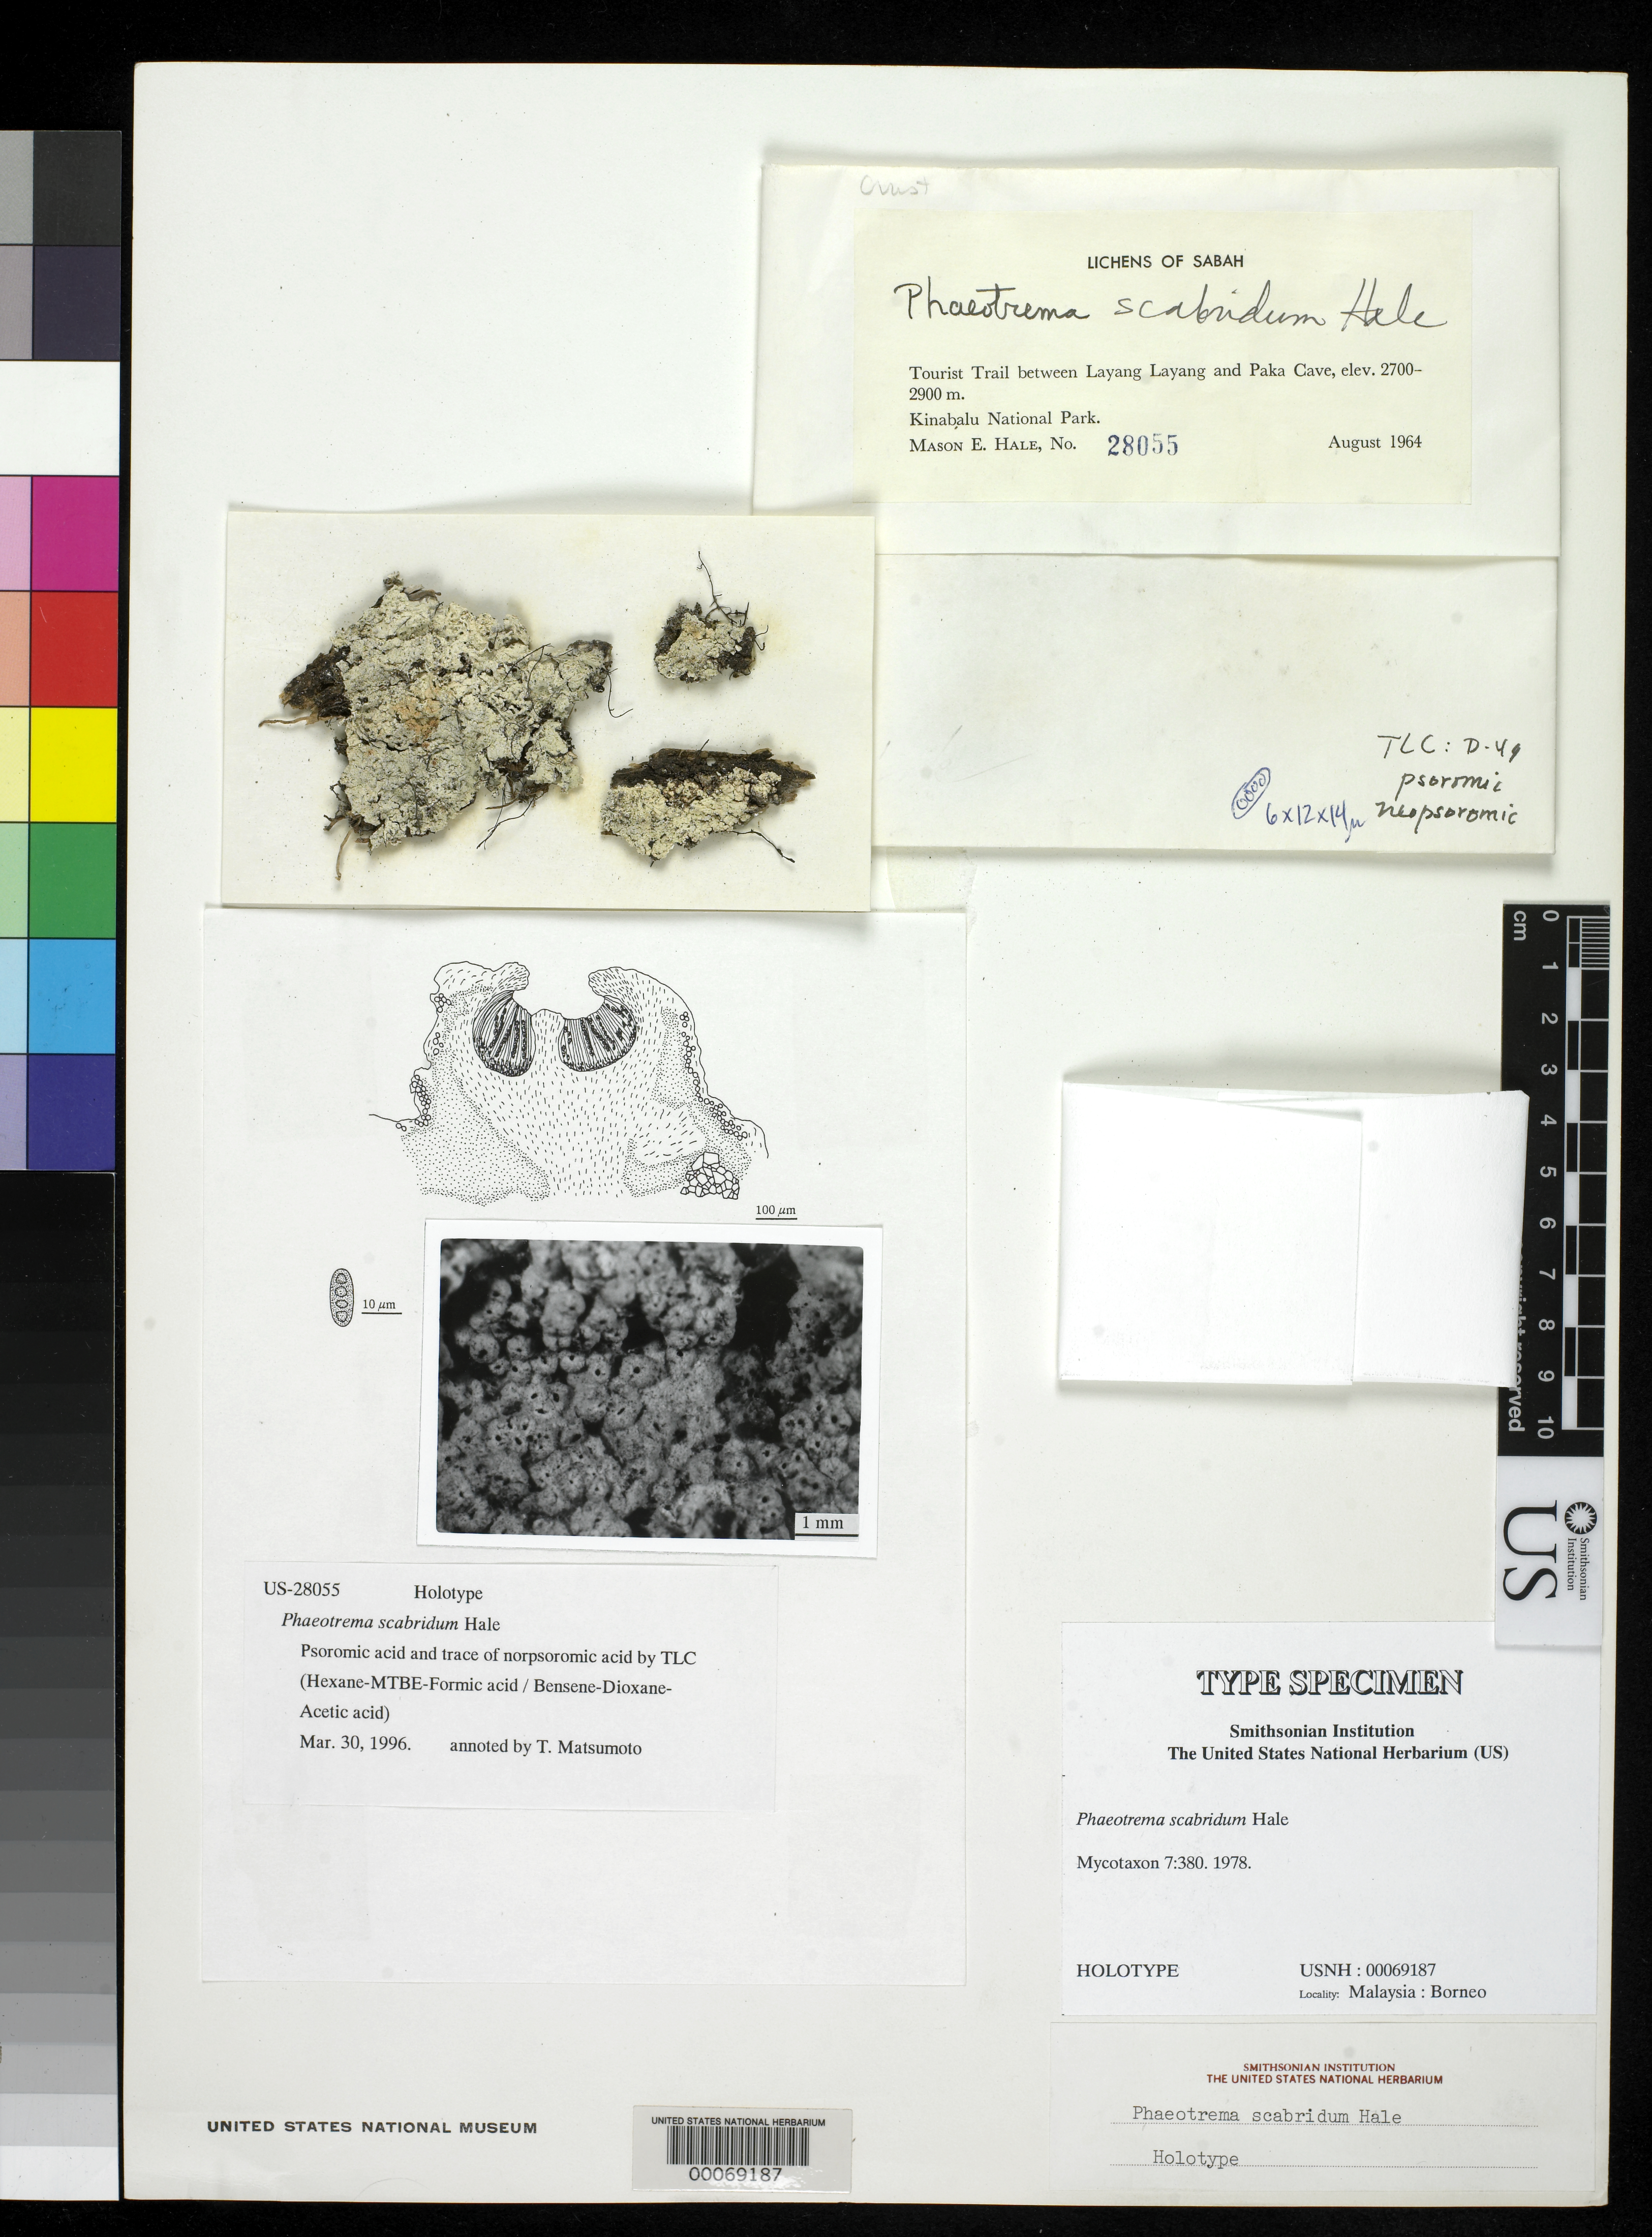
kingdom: Fungi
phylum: Ascomycota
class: Lecanoromycetes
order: Ostropales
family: Graphidaceae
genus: Phaeotrema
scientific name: Phaeotrema scabridum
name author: Hale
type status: Holotype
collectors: M. Hale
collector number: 28055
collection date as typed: Aug 1964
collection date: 1964-08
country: Malaysia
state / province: Sabah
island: Borneo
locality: Kinabalu National Park, tourist trail between Layang Layang and Paka Cave.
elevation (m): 2700